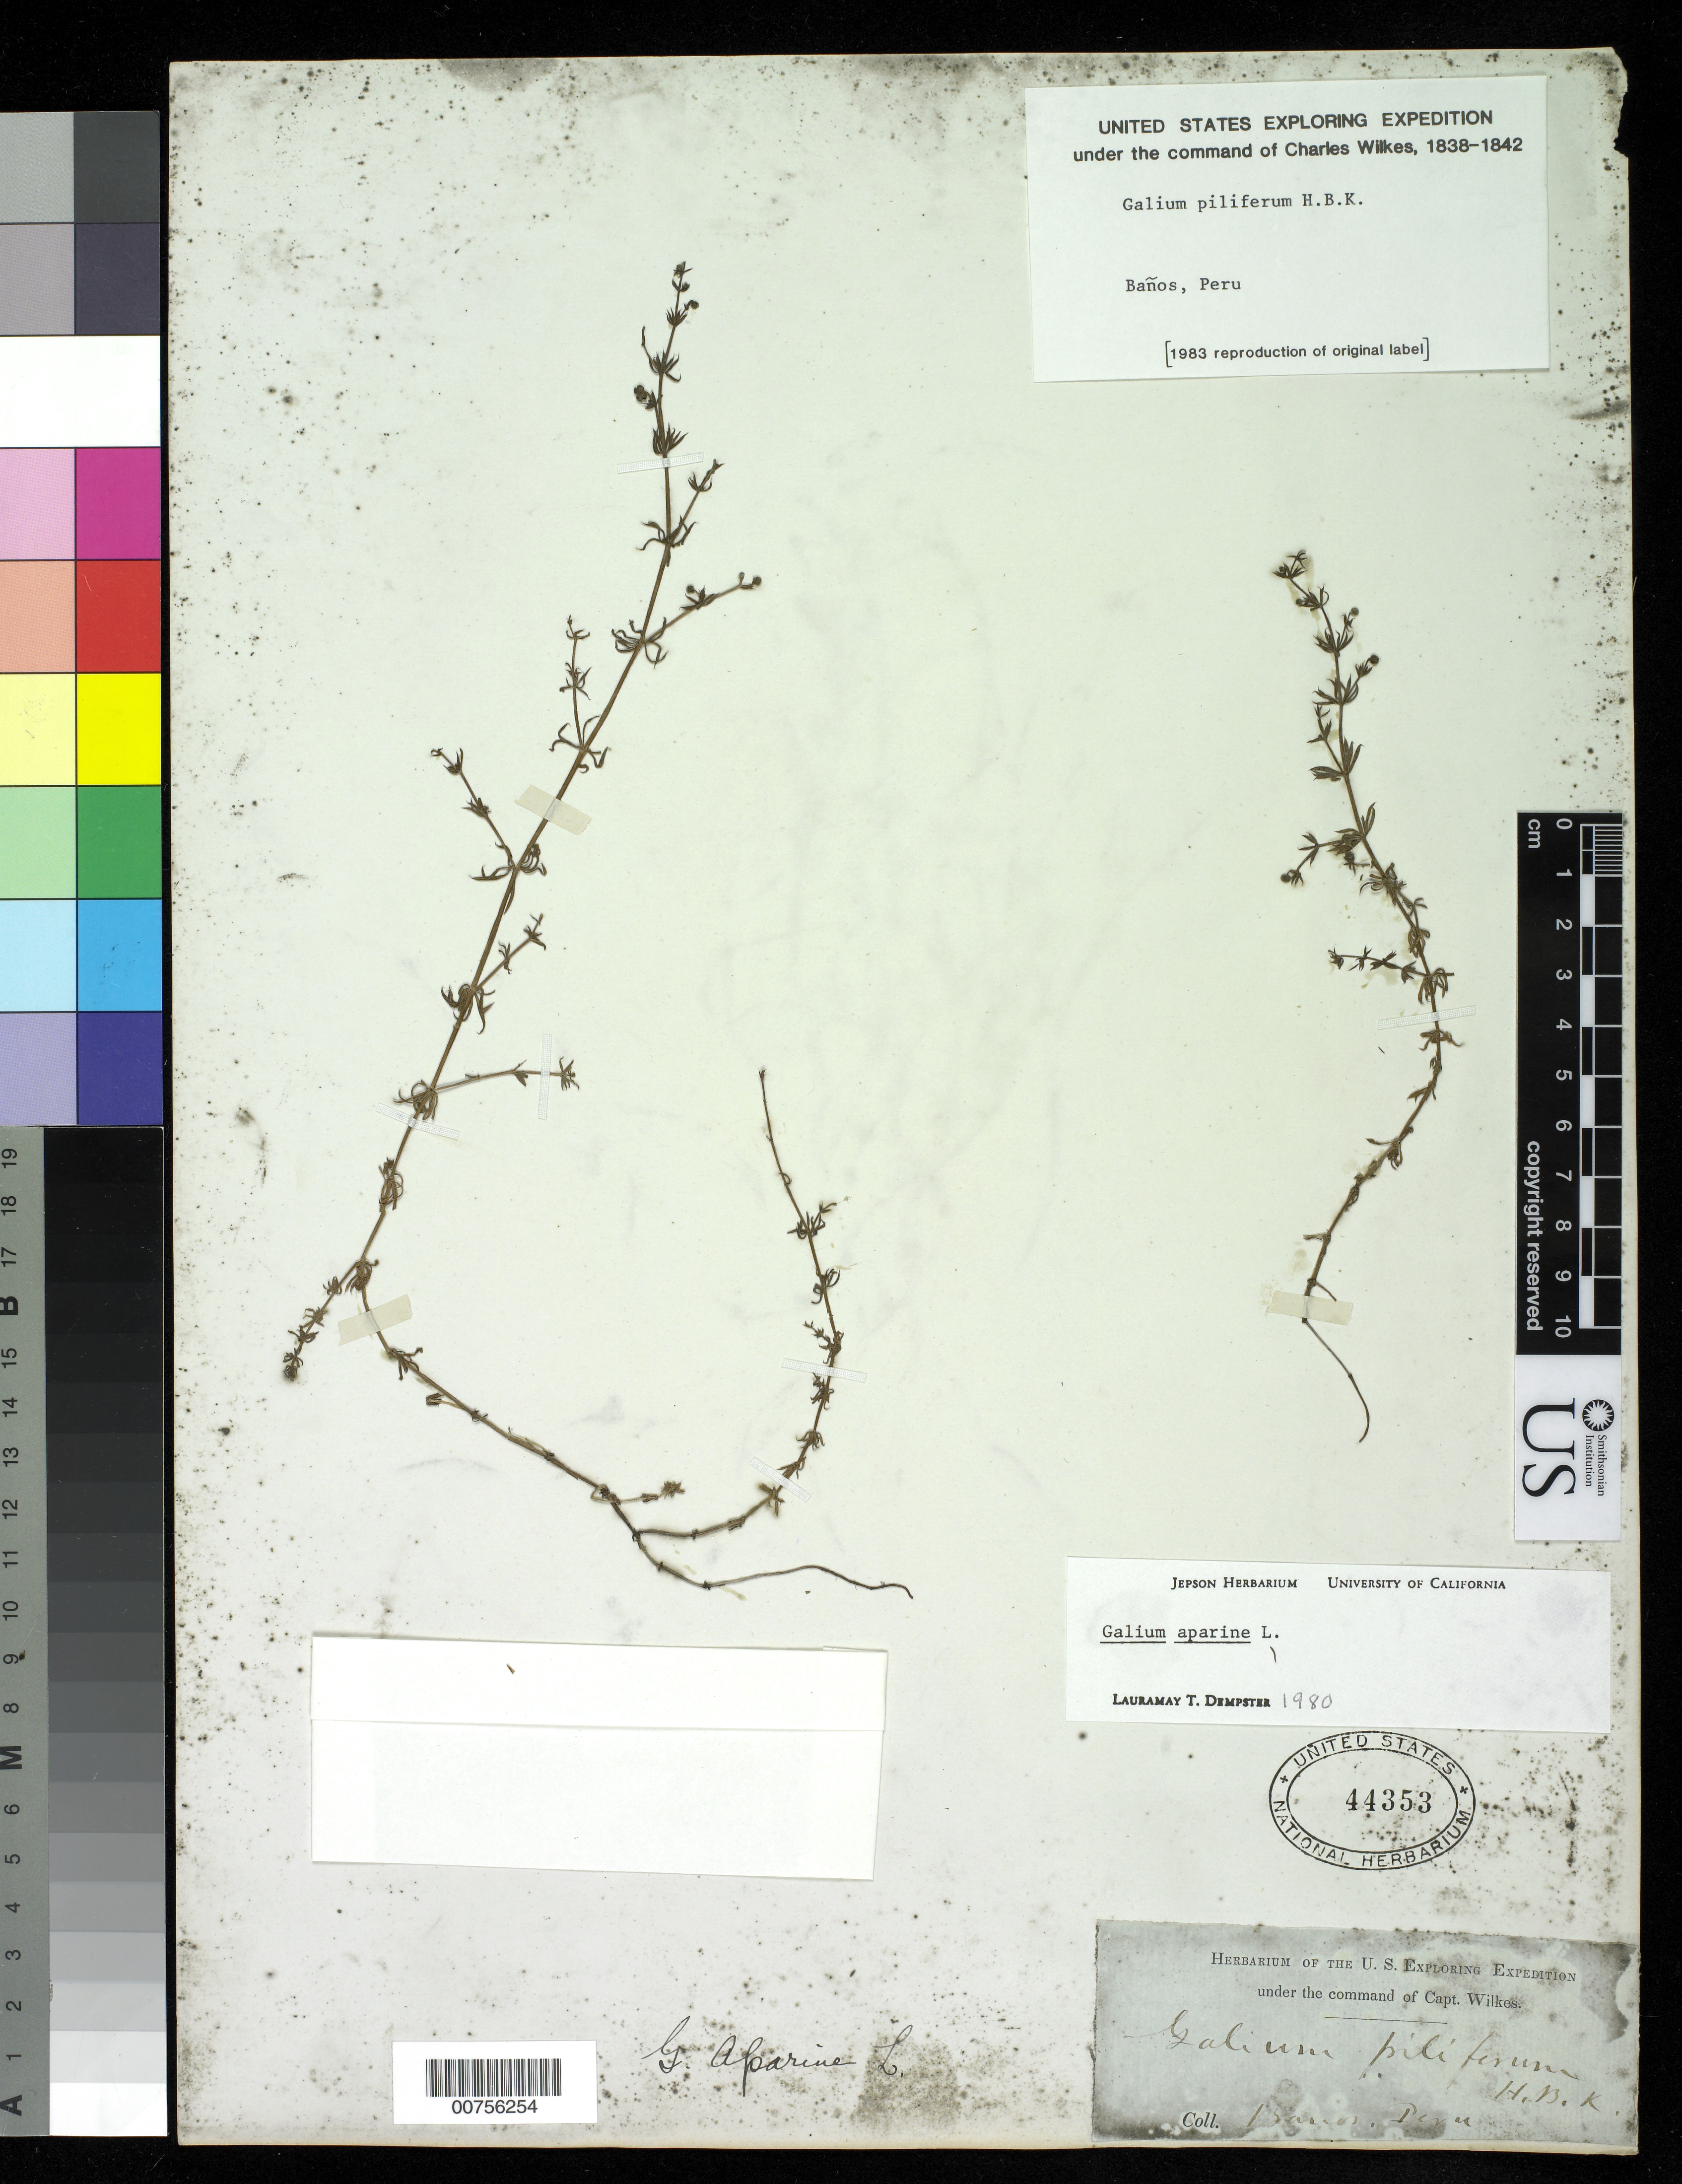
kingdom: Plantae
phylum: Tracheophyta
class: Magnoliopsida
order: Gentianales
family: Rubiaceae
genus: Galium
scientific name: Galium aparine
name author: L.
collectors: Wilkes Explor. Exped.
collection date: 1838/1842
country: Peru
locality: Banos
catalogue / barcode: US 44353